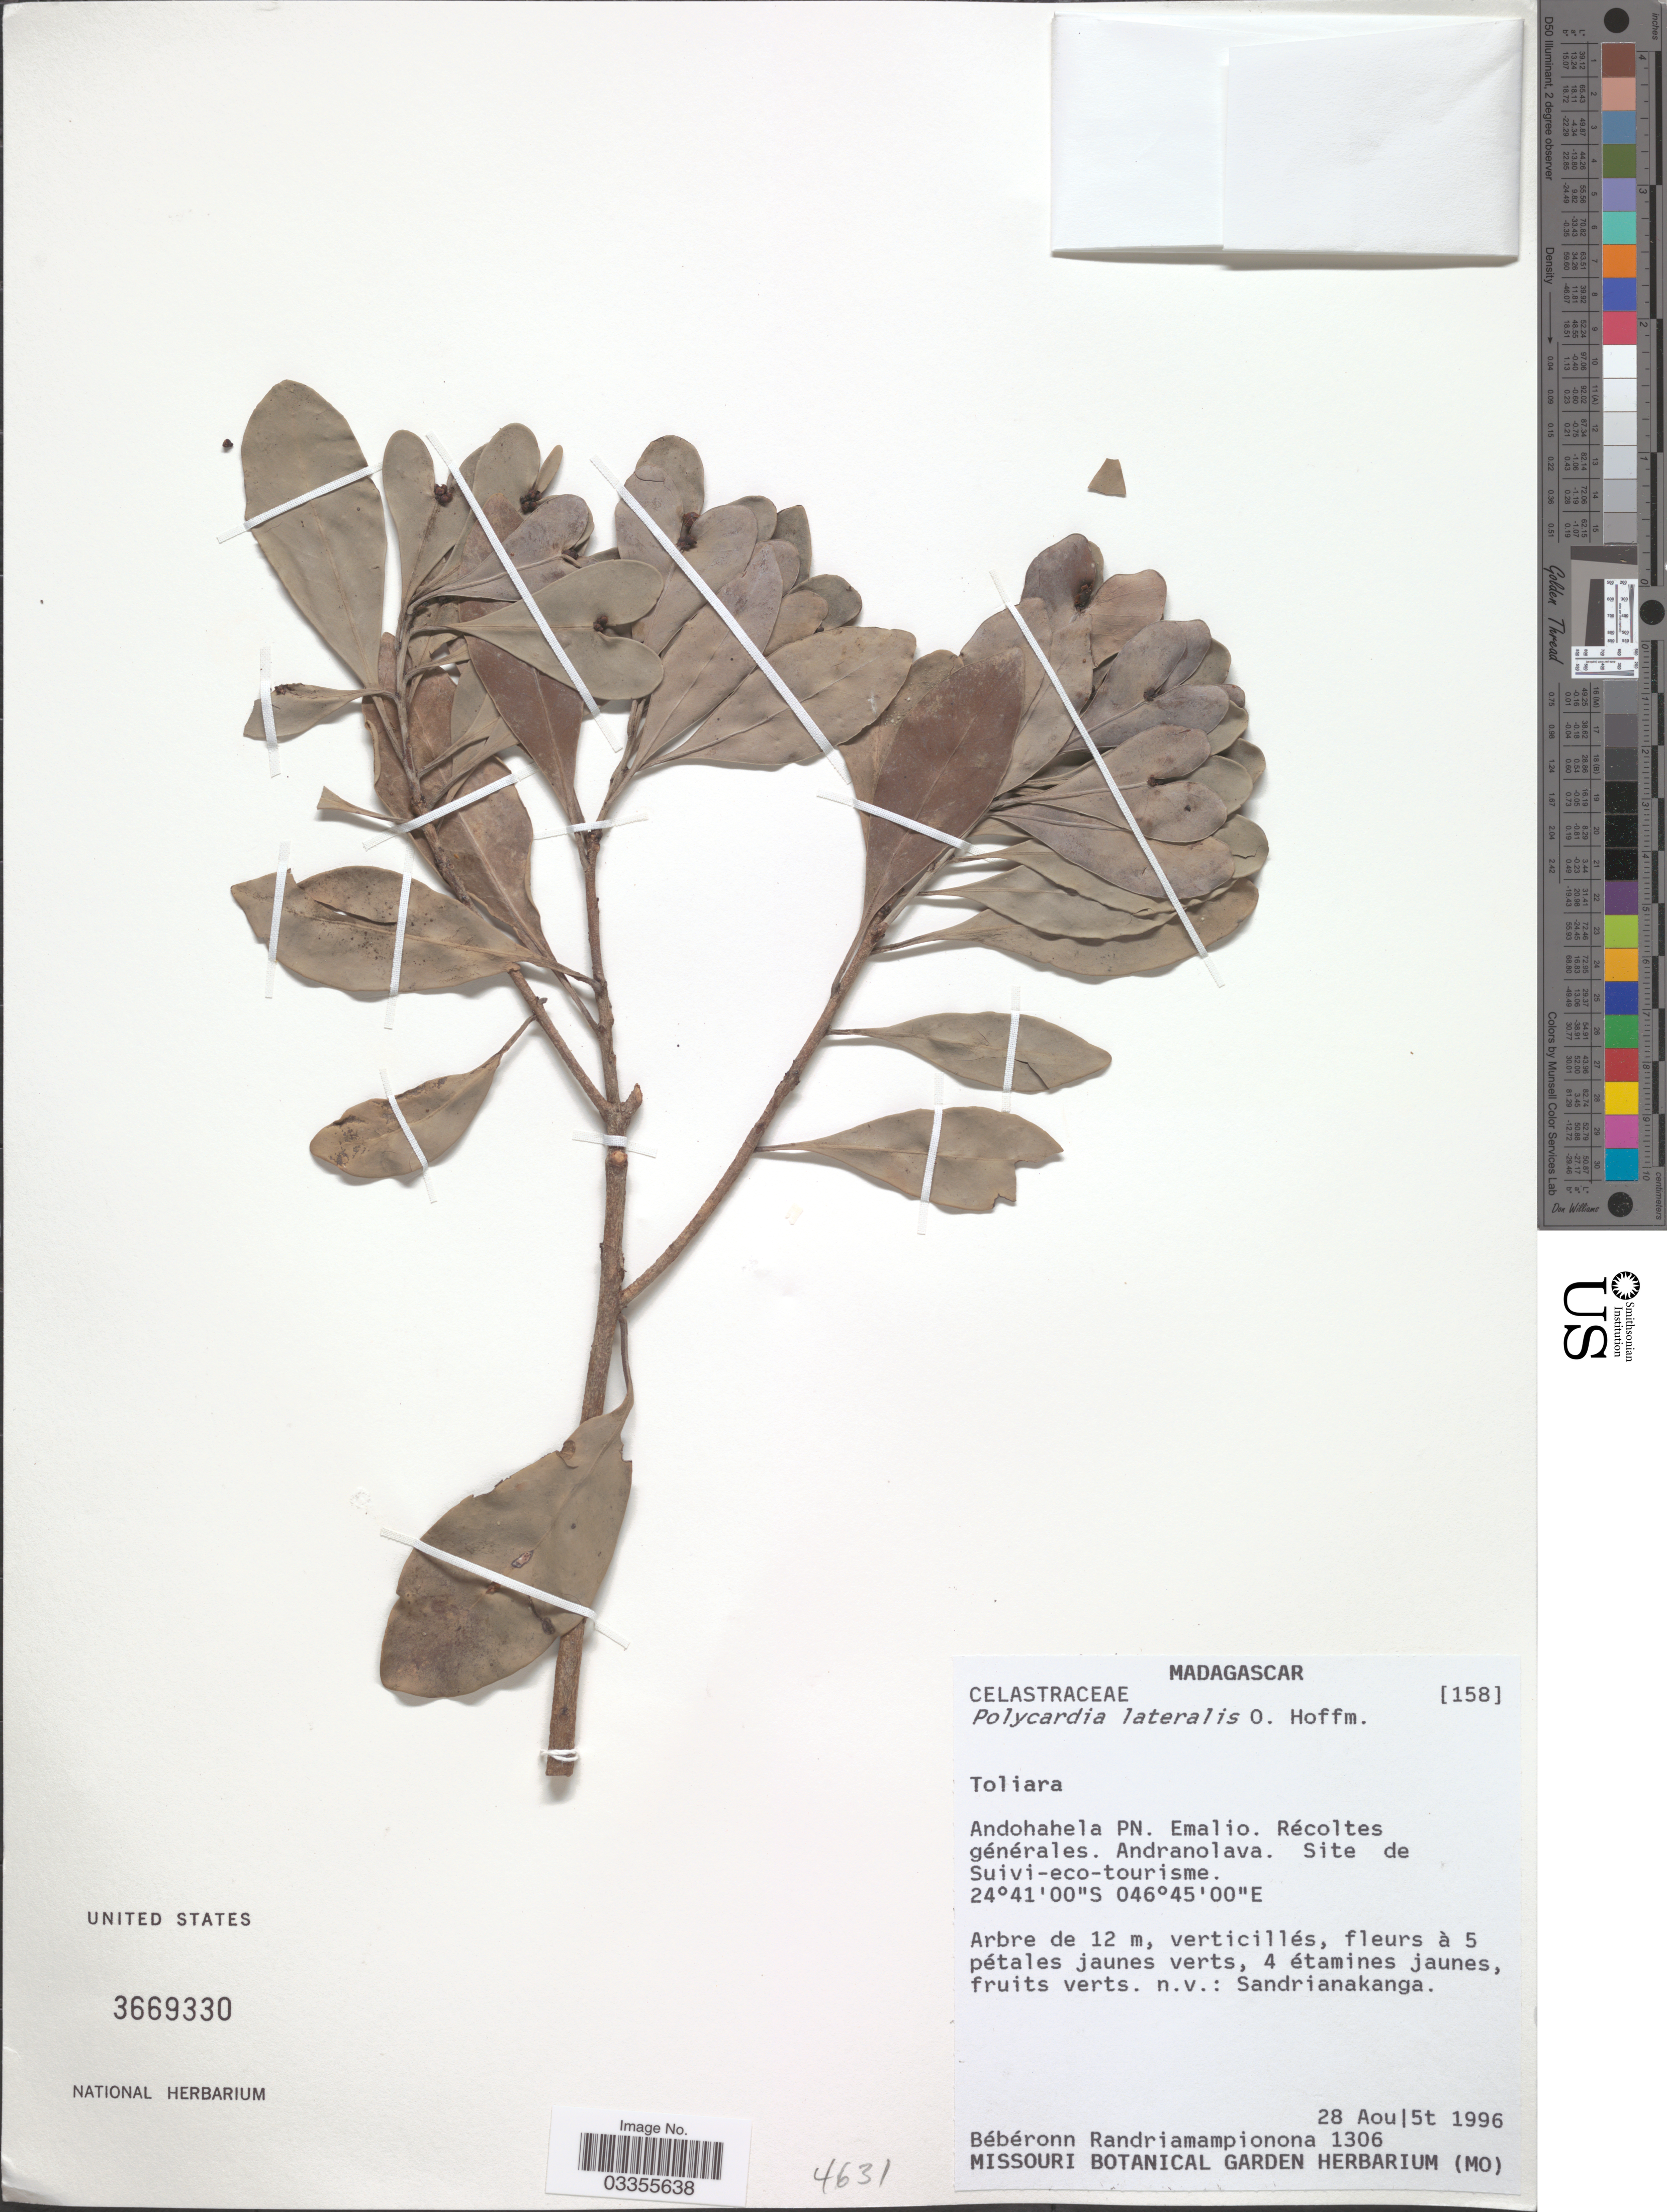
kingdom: Plantae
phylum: Tracheophyta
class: Magnoliopsida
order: Celastrales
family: Celastraceae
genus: Polycardia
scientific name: Polycardia lateralis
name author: O. Hoffm.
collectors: B. Randriamampionona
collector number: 1306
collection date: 1996-08-28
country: Madagascar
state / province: Anosy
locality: Andohahela PN. Emalio. Récoltes générales. Andranolava. Site de Suivi-eco-tourisme.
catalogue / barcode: US 3669330